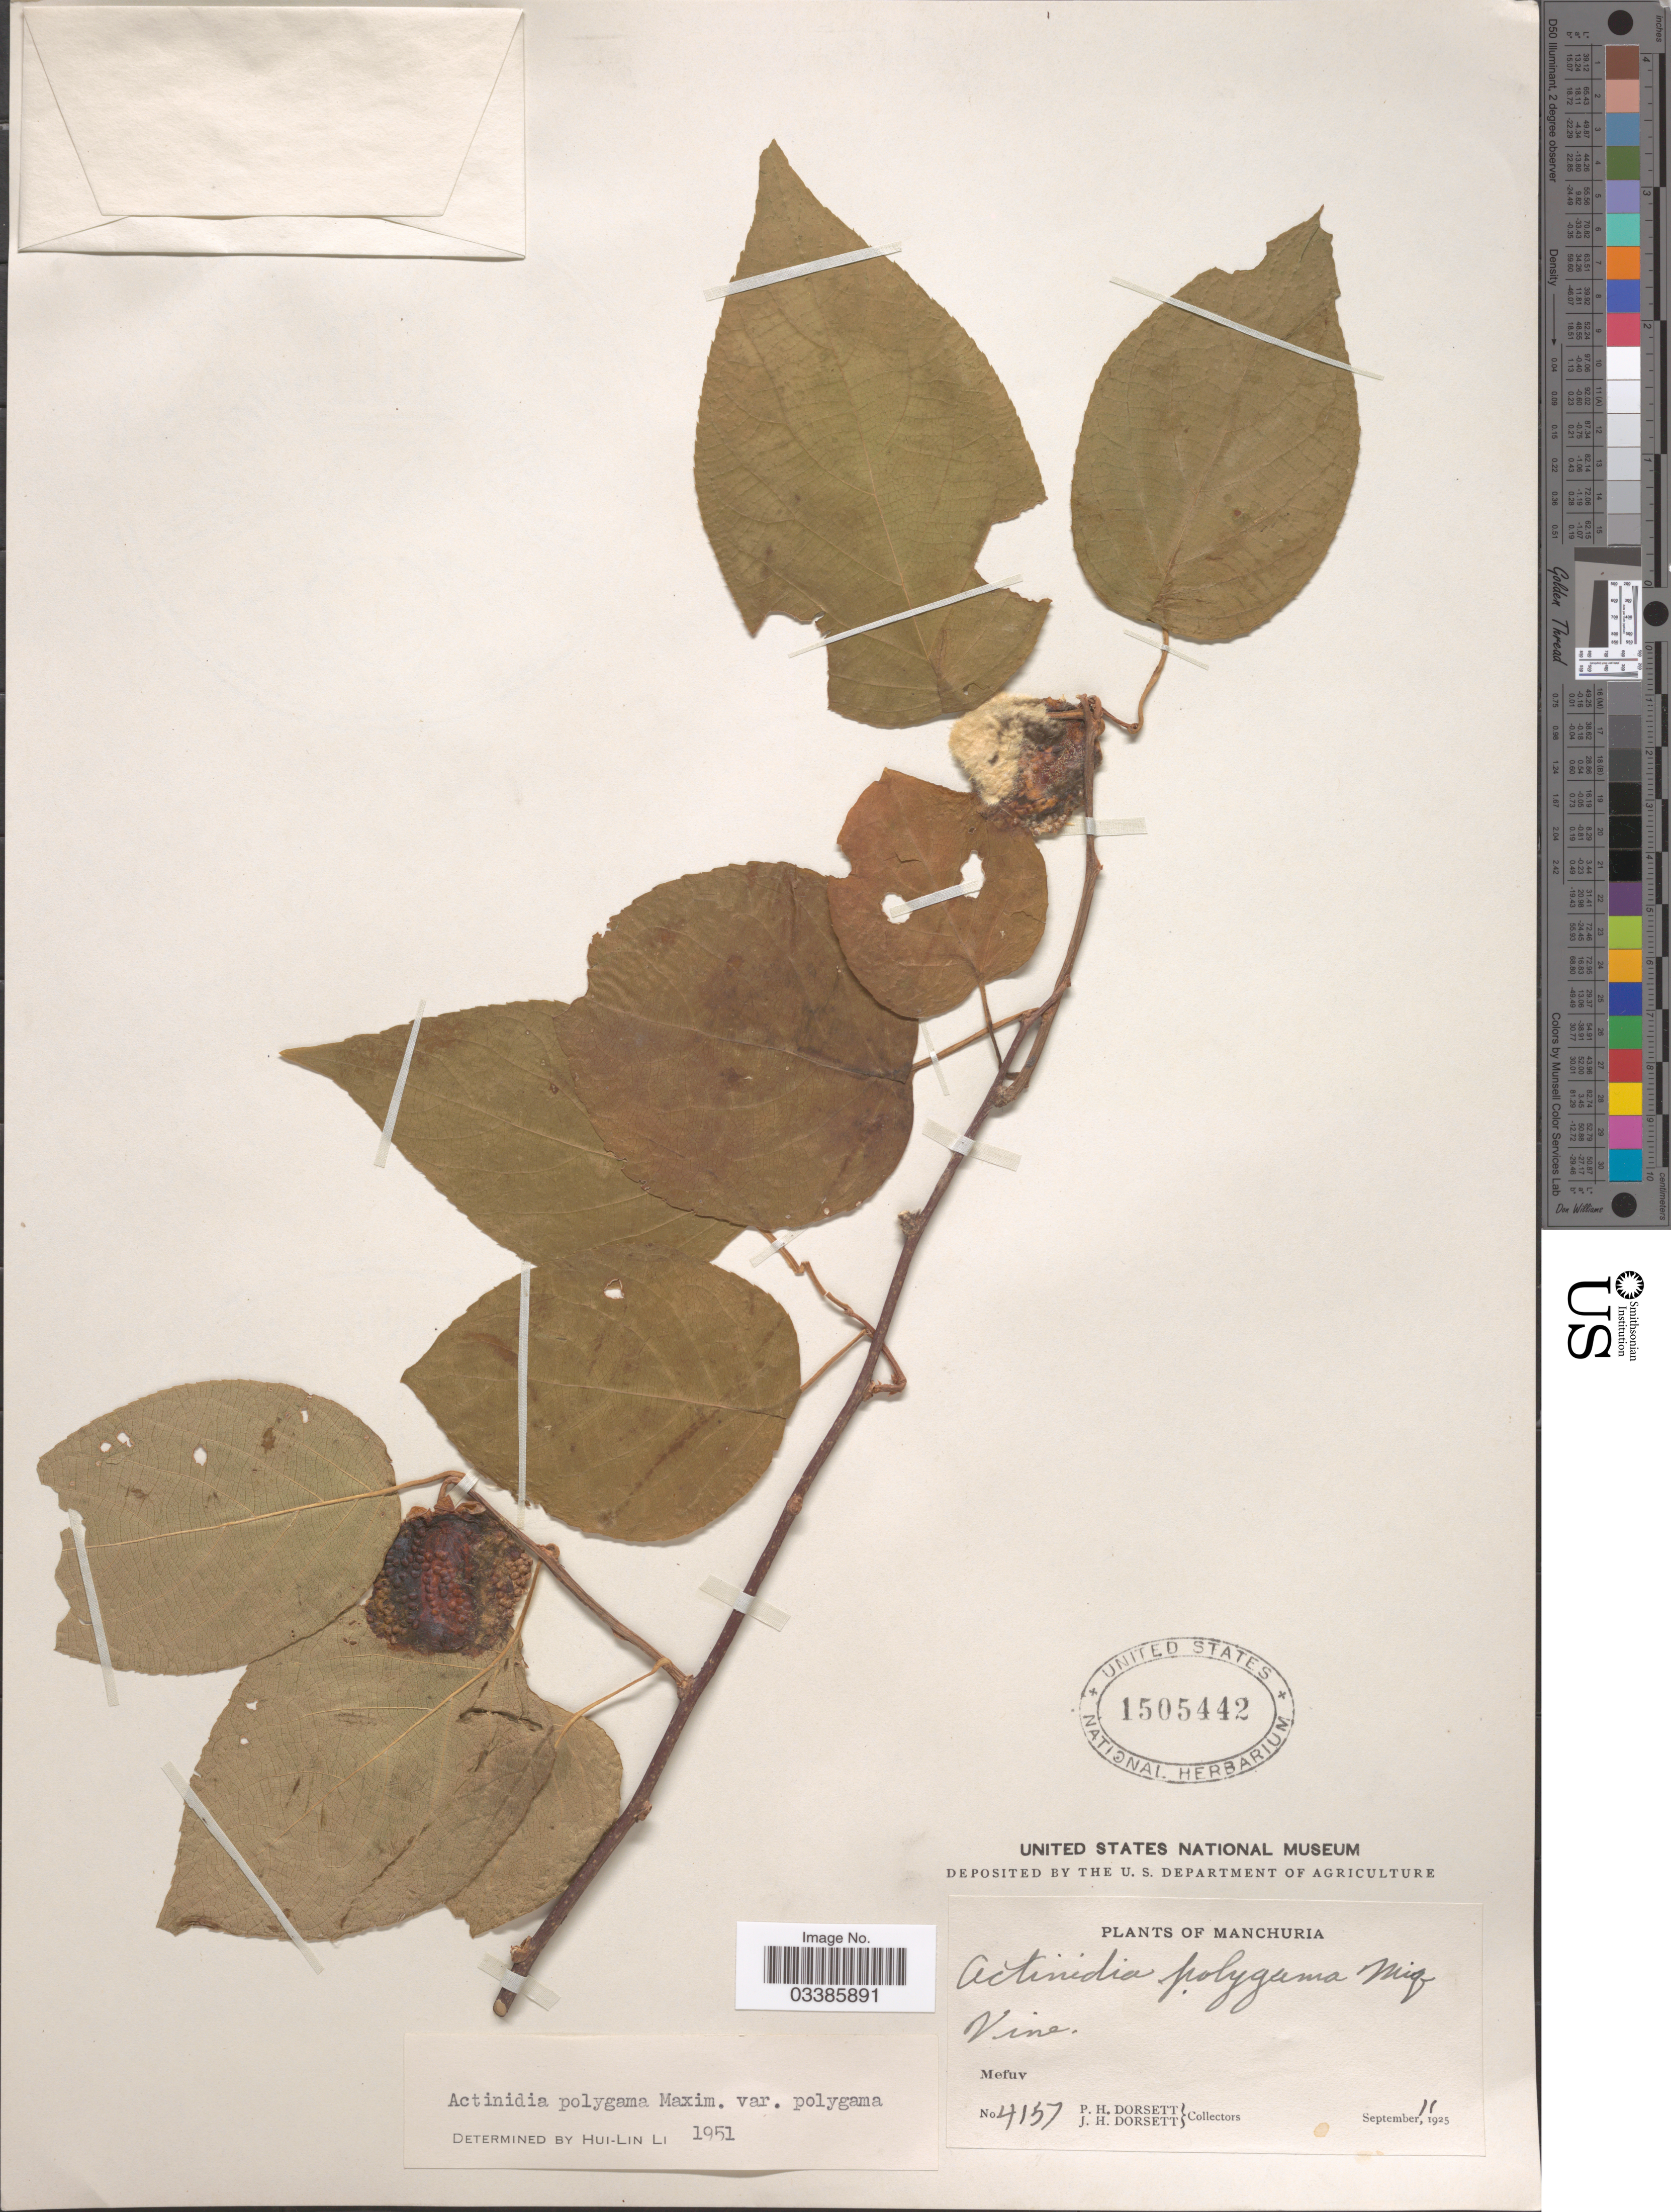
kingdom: Plantae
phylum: Tracheophyta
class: Magnoliopsida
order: Ericales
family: Actinidiaceae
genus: Actinidia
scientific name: Actinidia polygama var. polygama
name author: (Siebold & Zucc.) Planch. ex Maxim.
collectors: P. H. Dorsett & J. Dorsett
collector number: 4157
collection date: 1925-09-11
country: China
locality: Manchuria. Mefuv.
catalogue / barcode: US 1505442